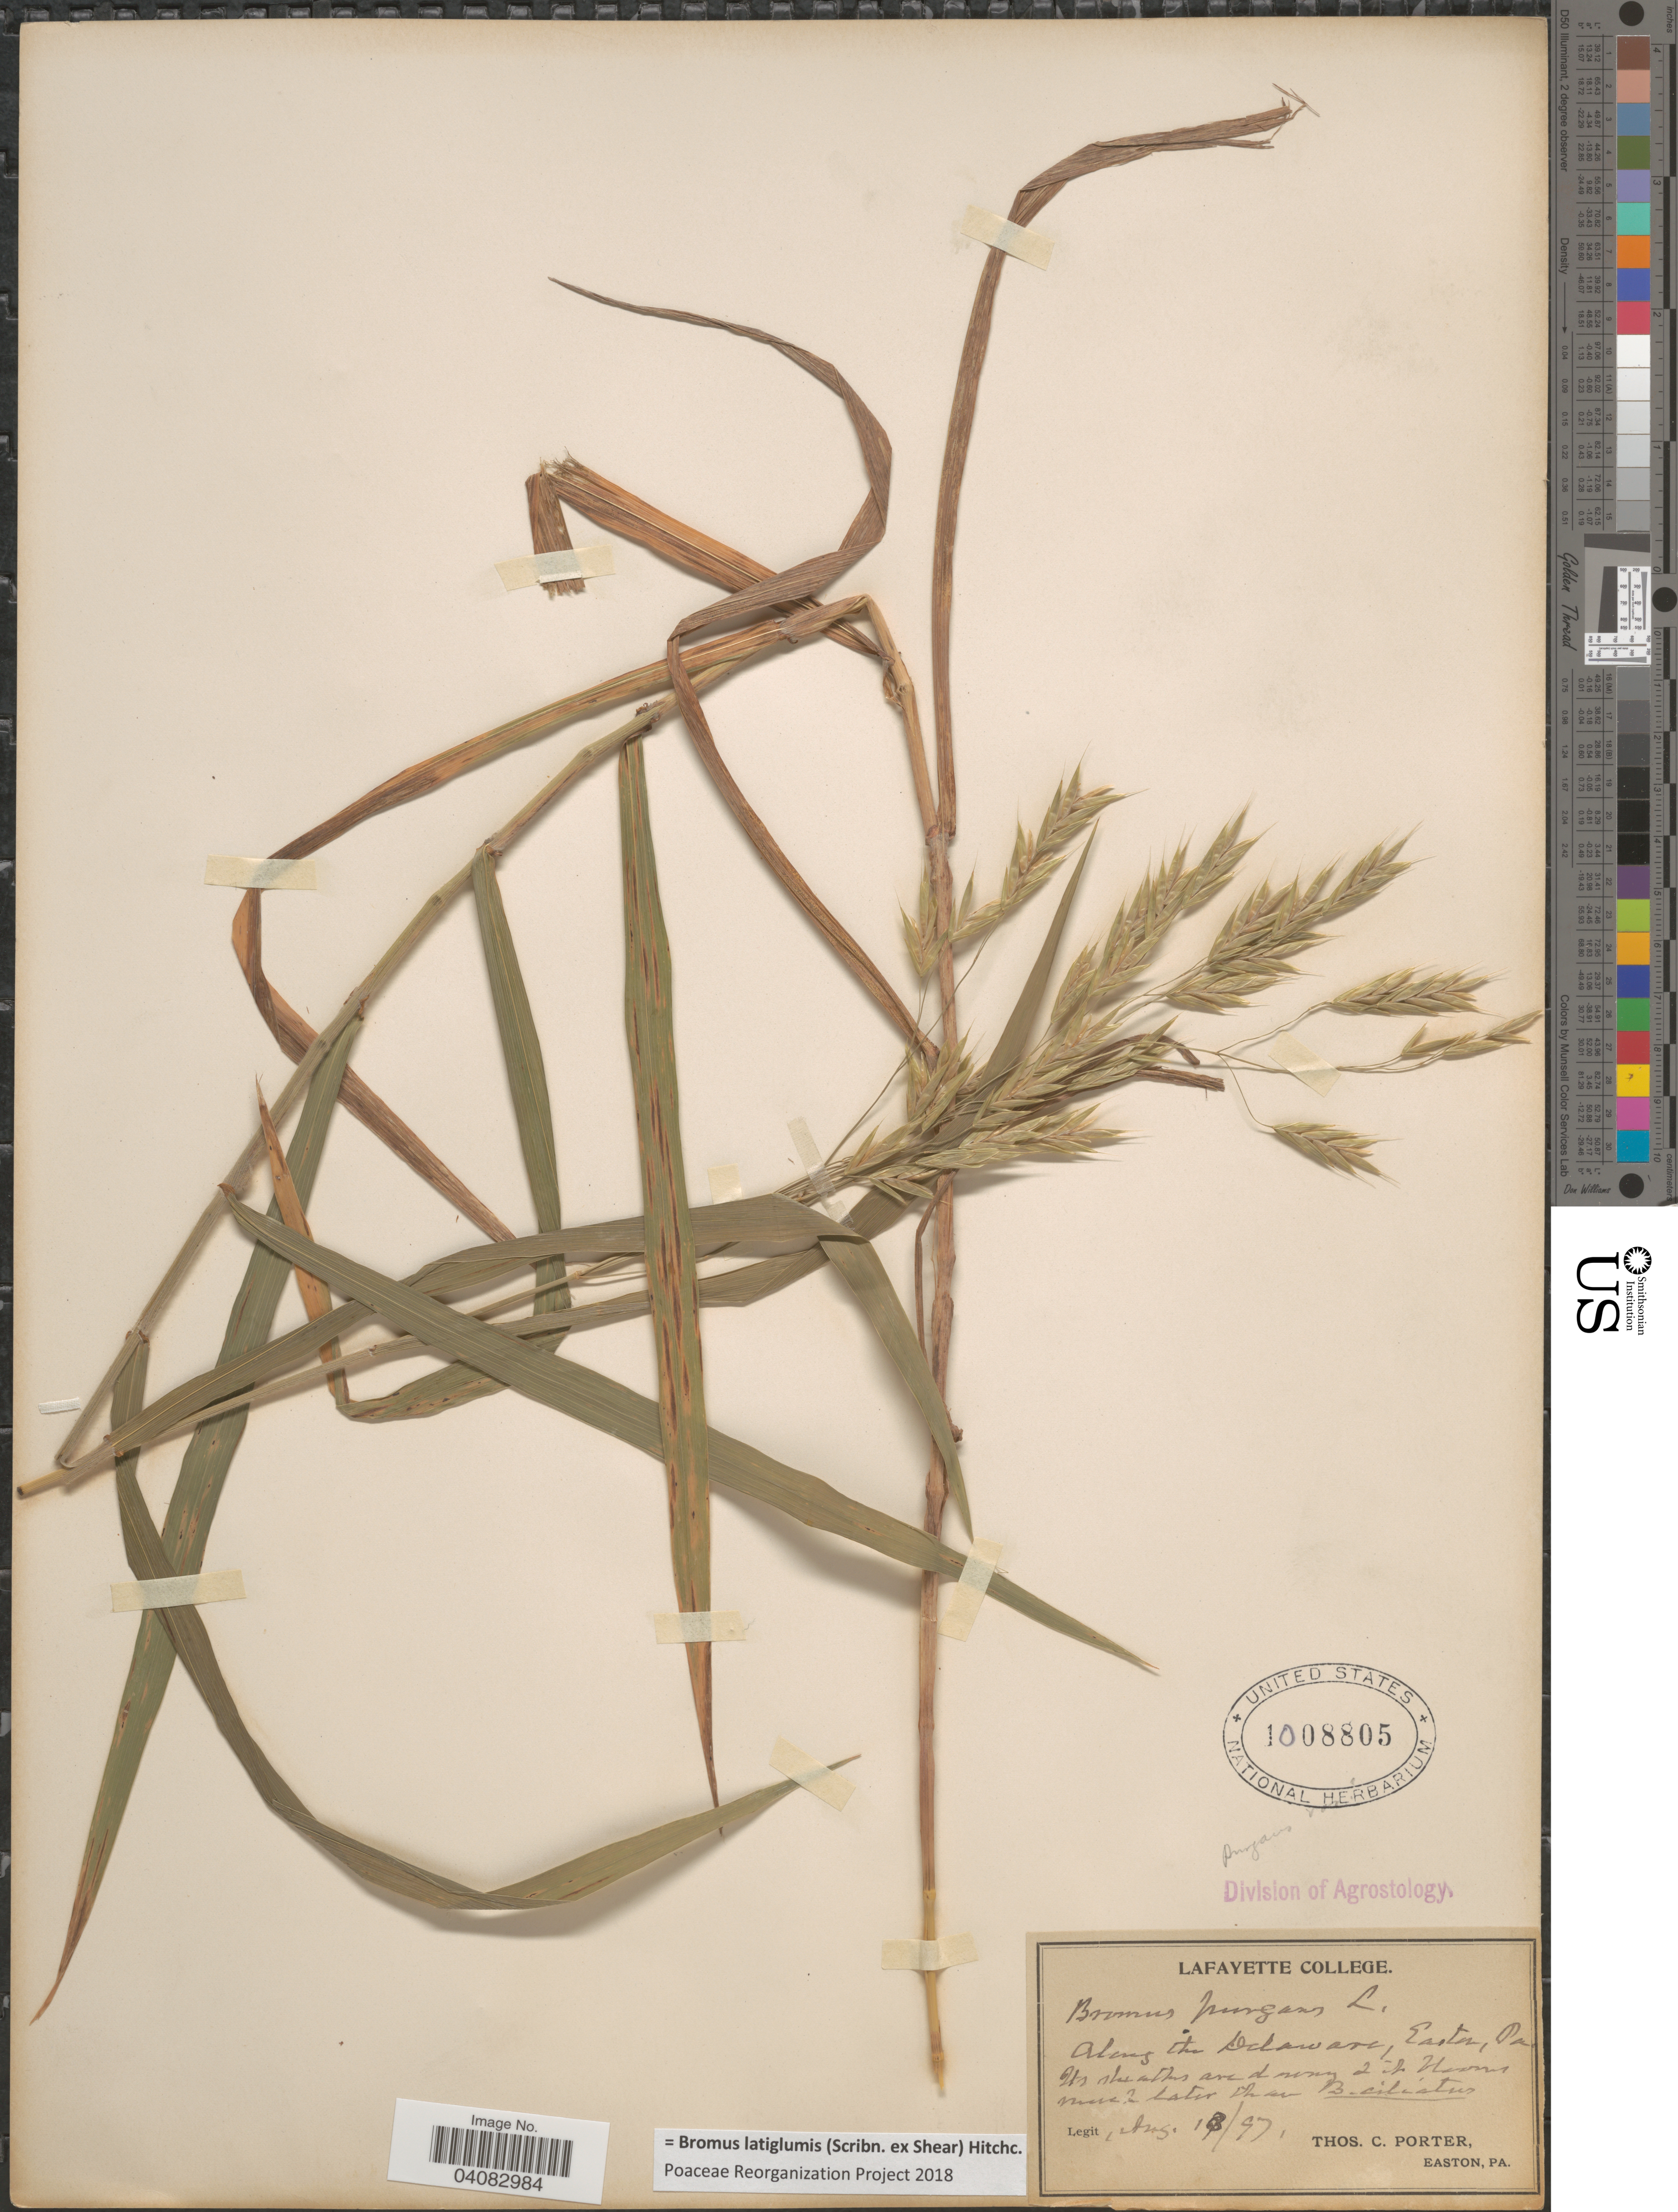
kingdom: Plantae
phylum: Tracheophyta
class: Liliopsida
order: Poales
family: Poaceae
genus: Bromus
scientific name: Bromus latiglumis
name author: (Scribn. ex Shear) Hitchc.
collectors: T. Porter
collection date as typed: Transcribed d/m/y: 18/8/97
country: United States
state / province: Pennsylvania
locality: Along the Delaware, Easton.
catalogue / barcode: US 1008805